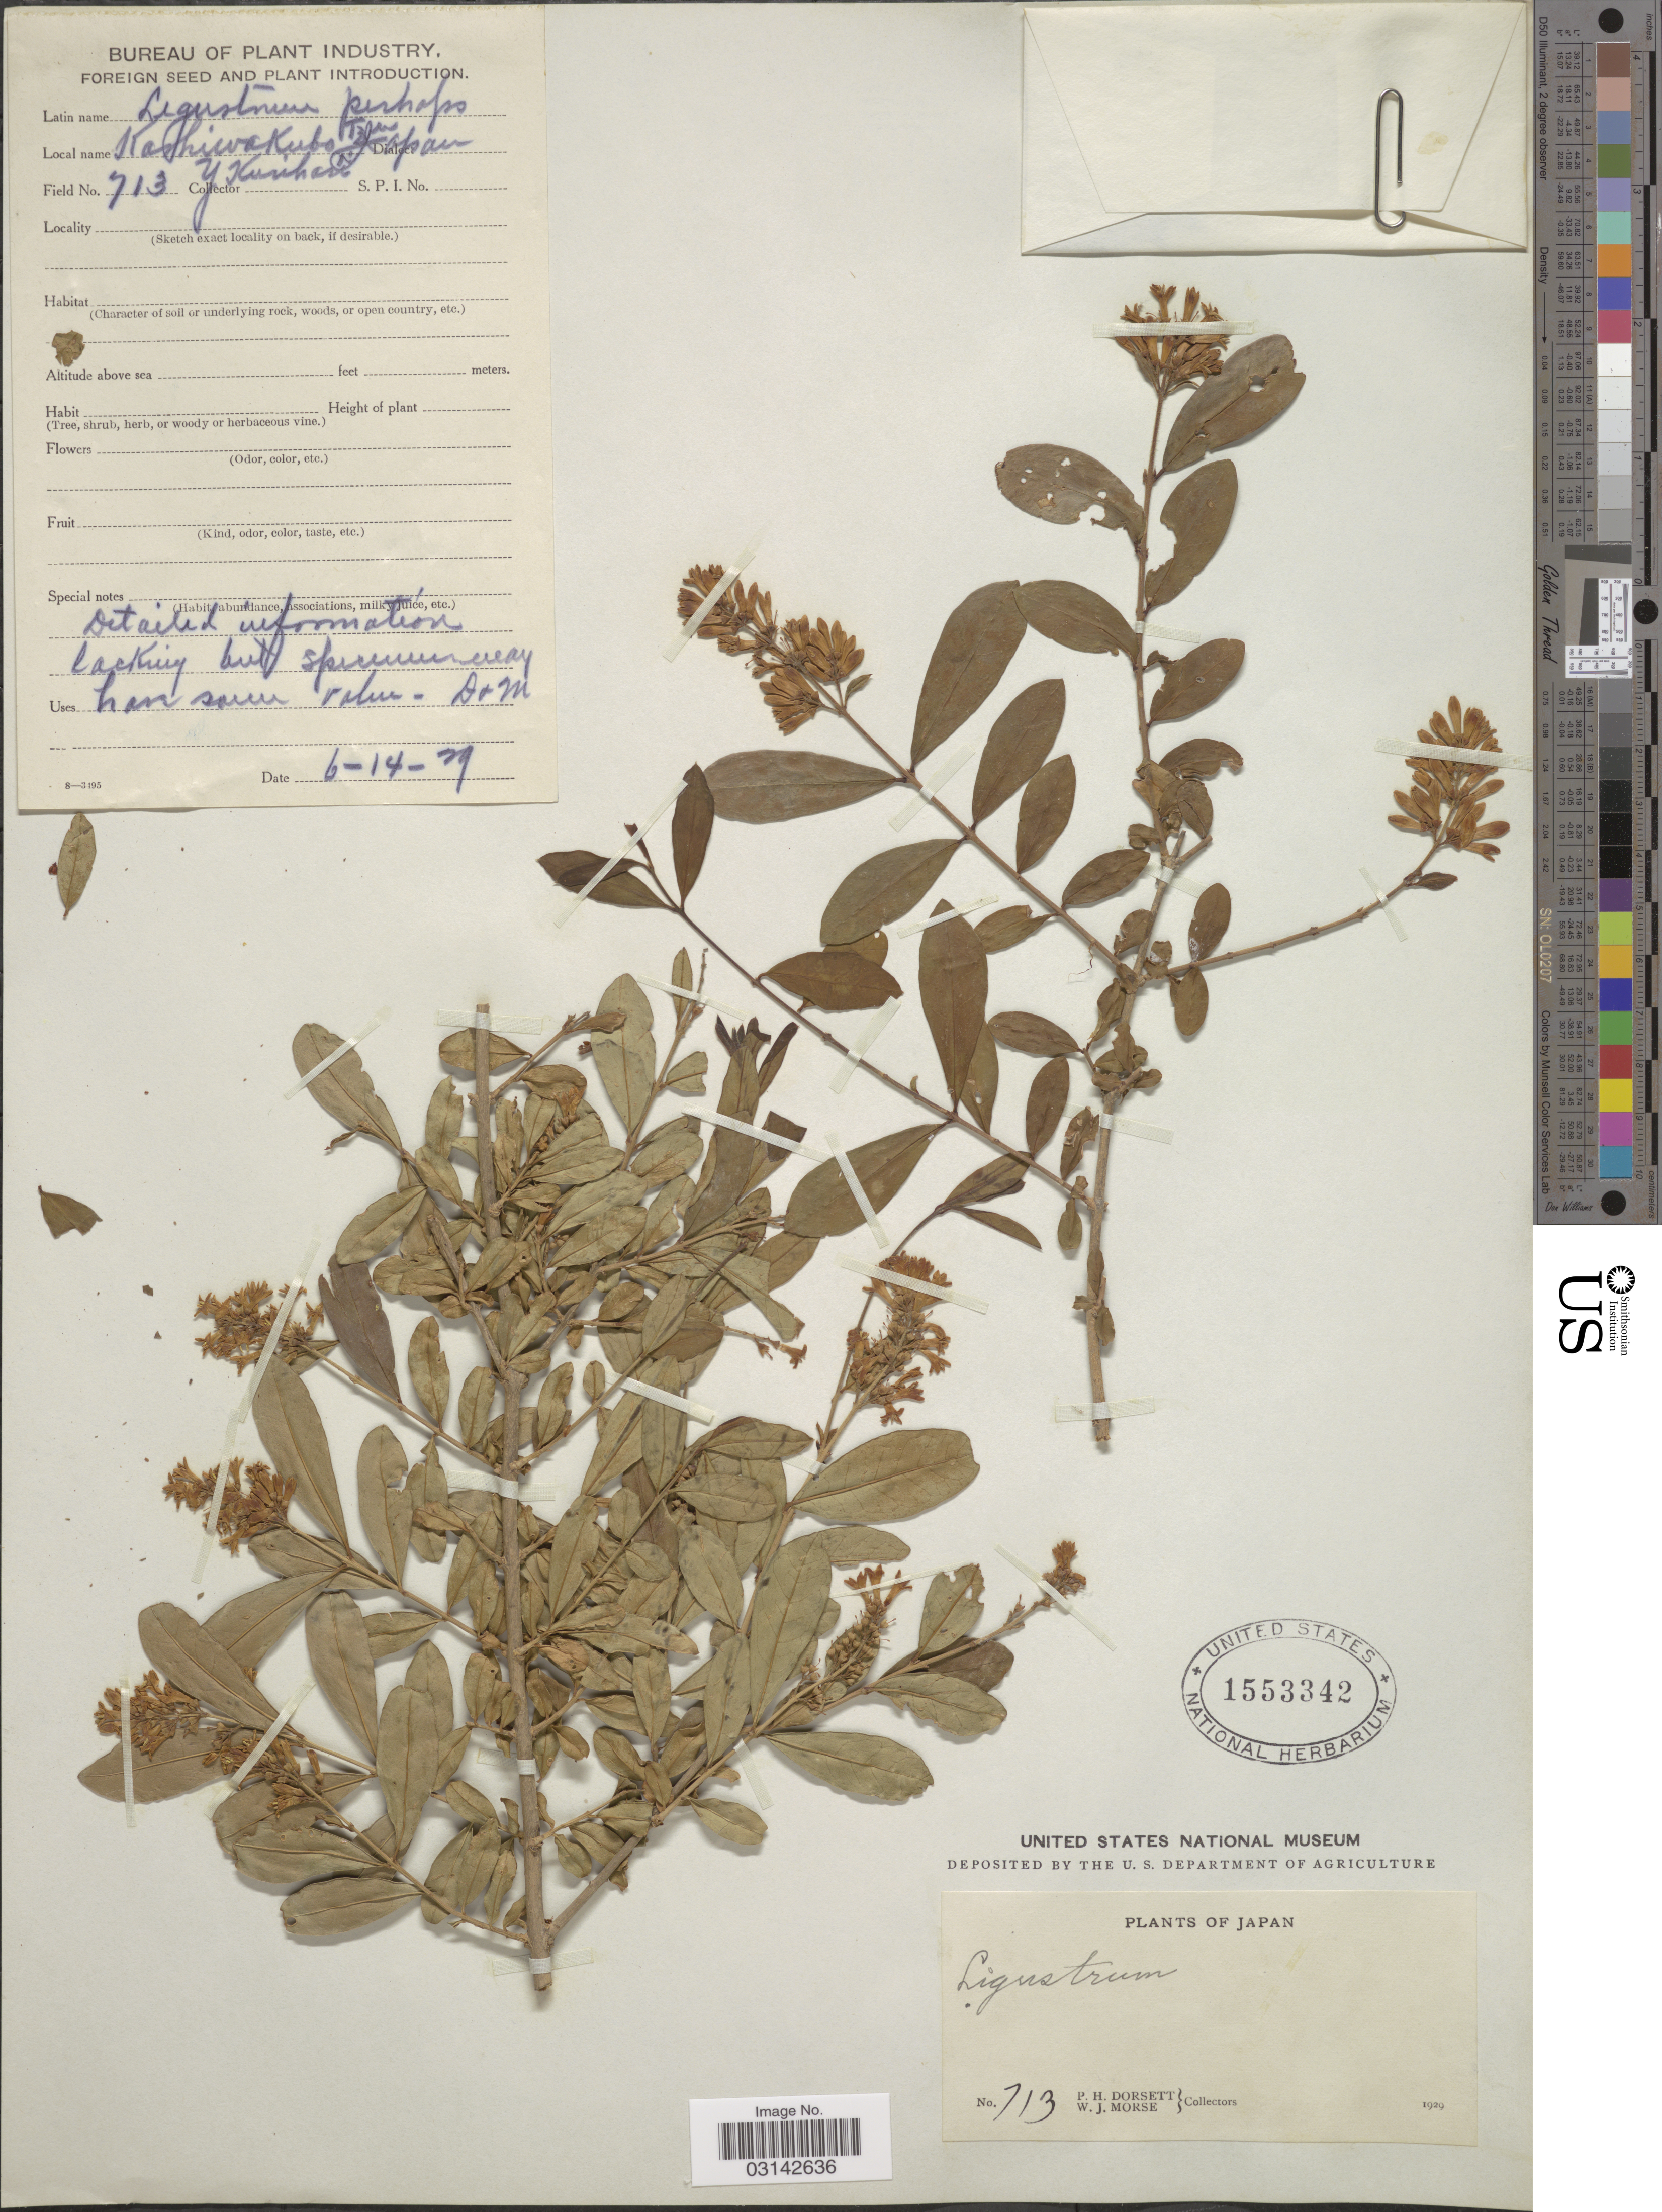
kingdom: Plantae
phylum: Tracheophyta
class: Magnoliopsida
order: Lamiales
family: Oleaceae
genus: Ligustrum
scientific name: Ligustrum sp.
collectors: P. H. Dorsett & W. J. Morse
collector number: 713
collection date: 1929-06-14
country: Japan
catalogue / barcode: US 1553342